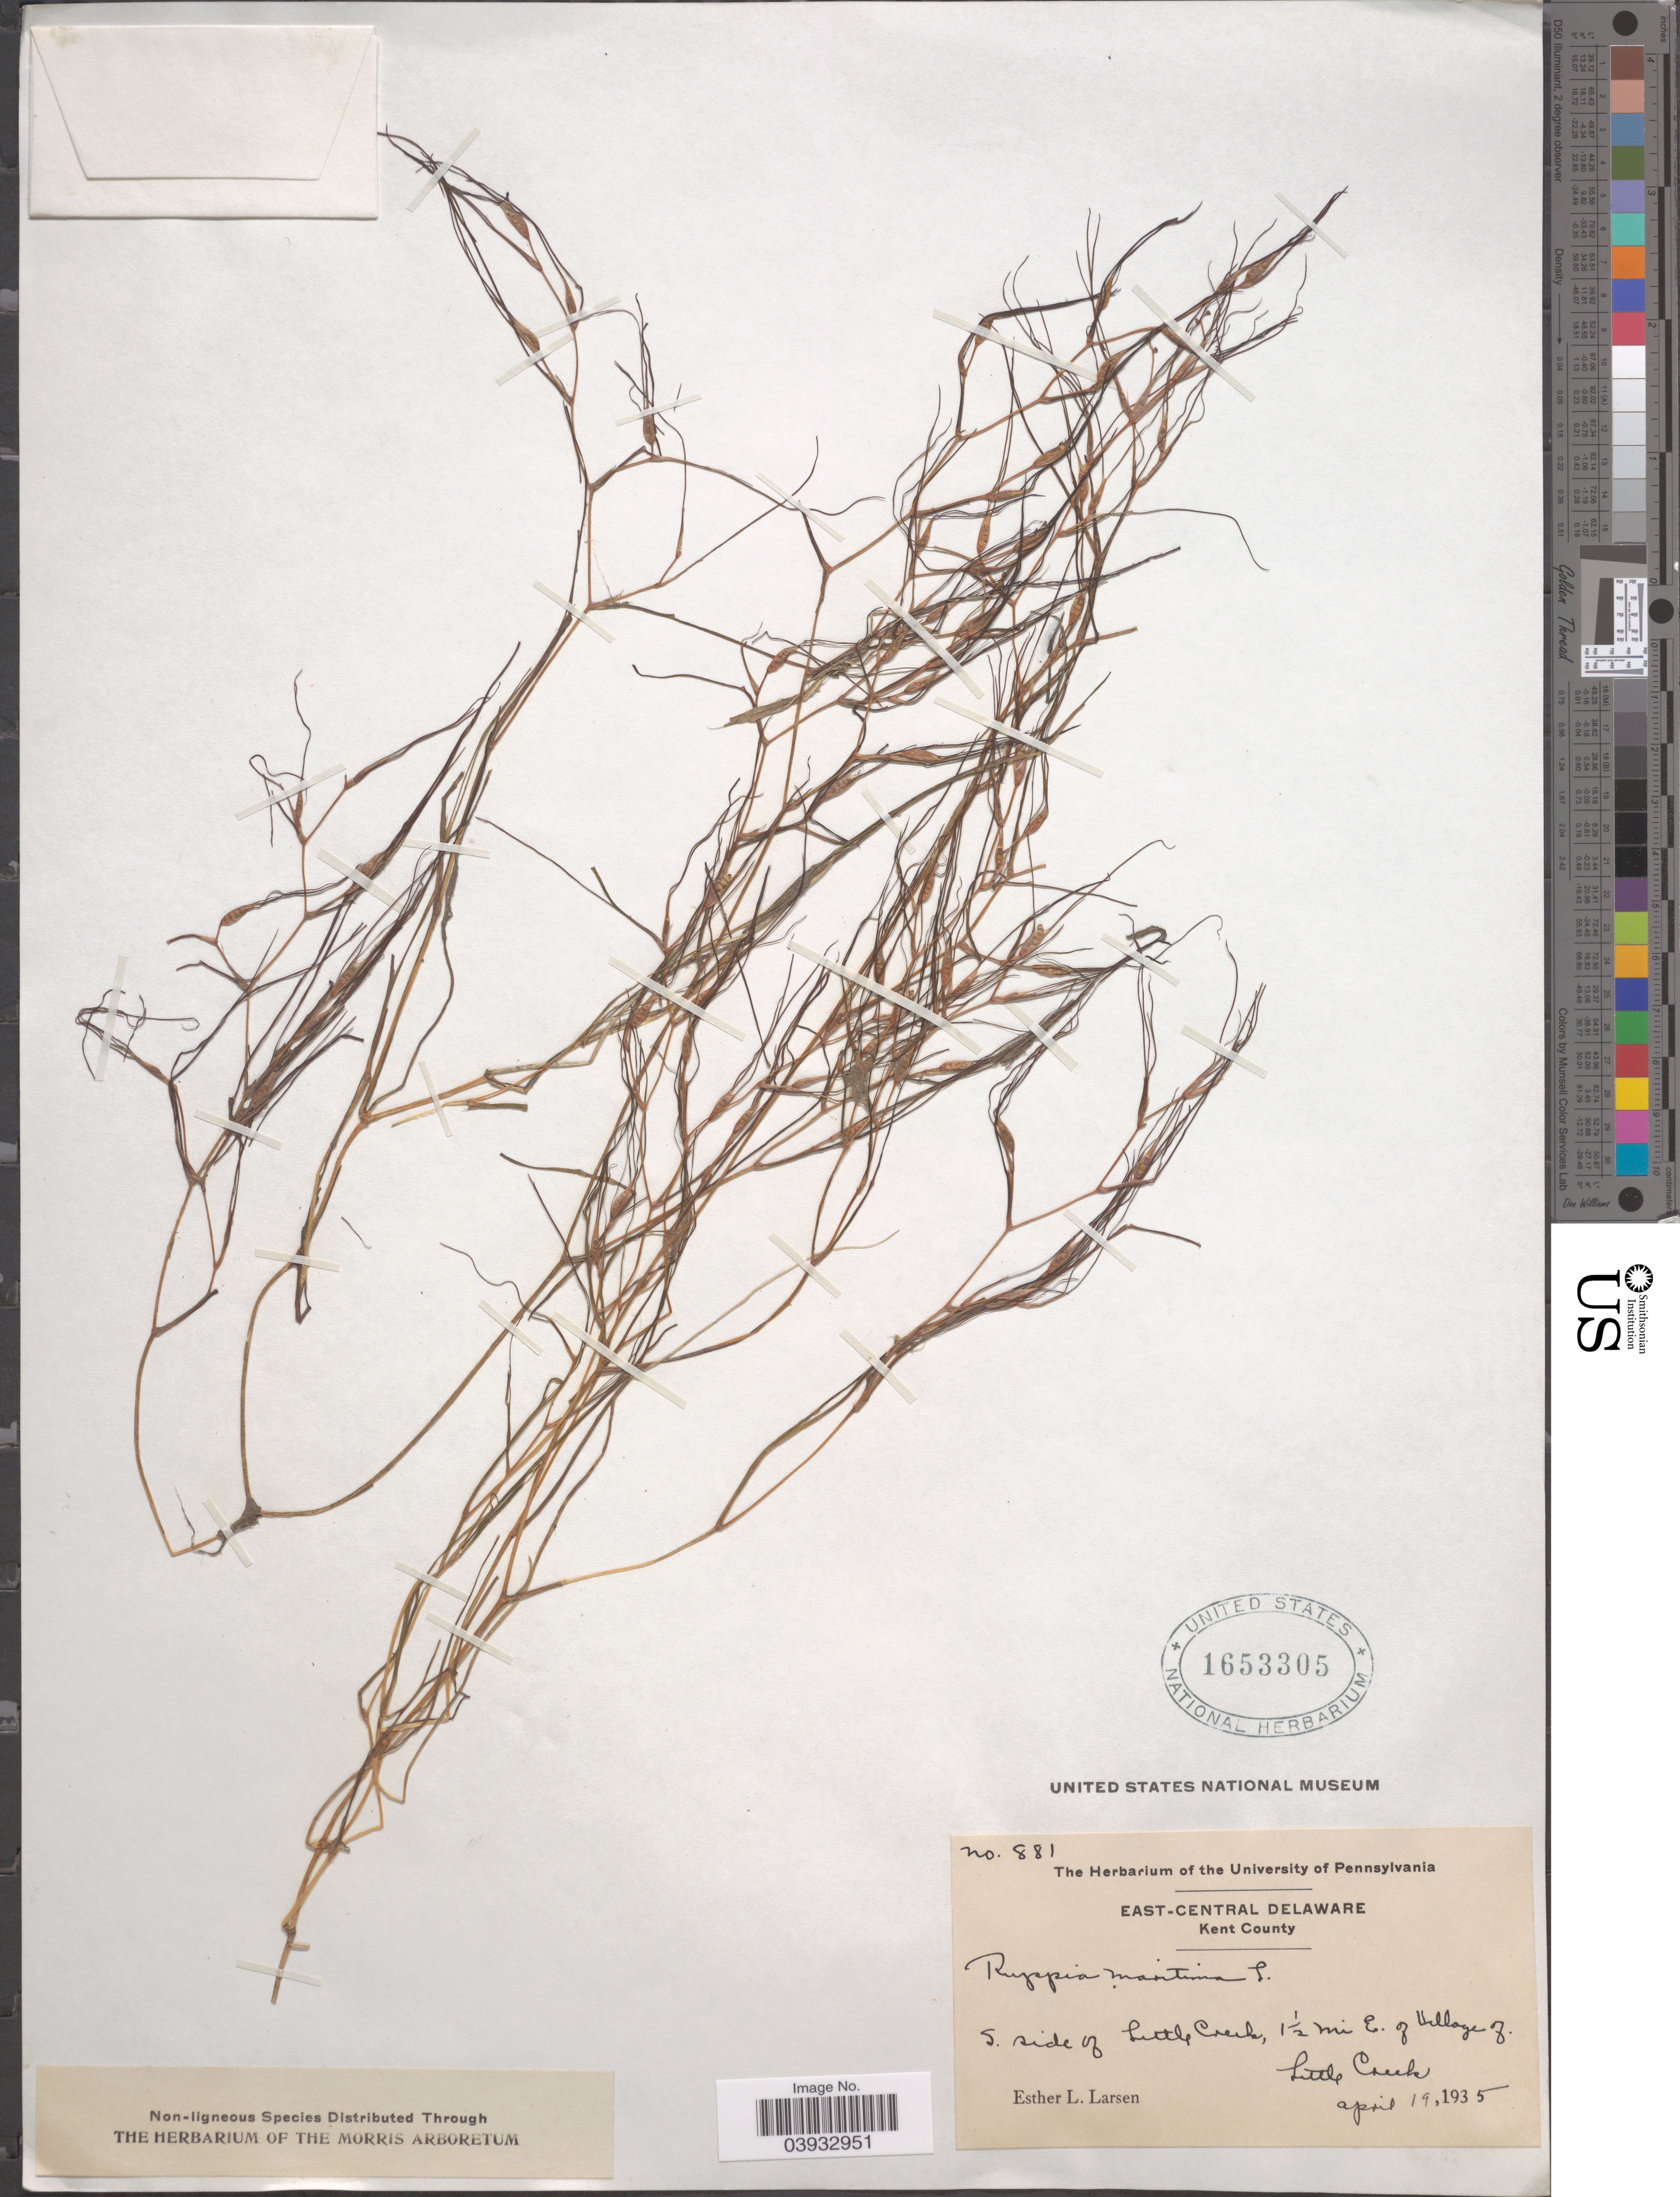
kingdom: Plantae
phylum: Tracheophyta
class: Liliopsida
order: Alismatales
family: Ruppiaceae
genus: Ruppia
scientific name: Ruppia maritima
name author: L.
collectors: E. Larsen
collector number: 881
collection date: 1935-04-19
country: United States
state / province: Delaware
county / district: Kent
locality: East-Central Delaware. Kent County. S. side of Little Creek, 1½ mi E. of Village of Little Creek.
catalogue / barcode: US 1653305